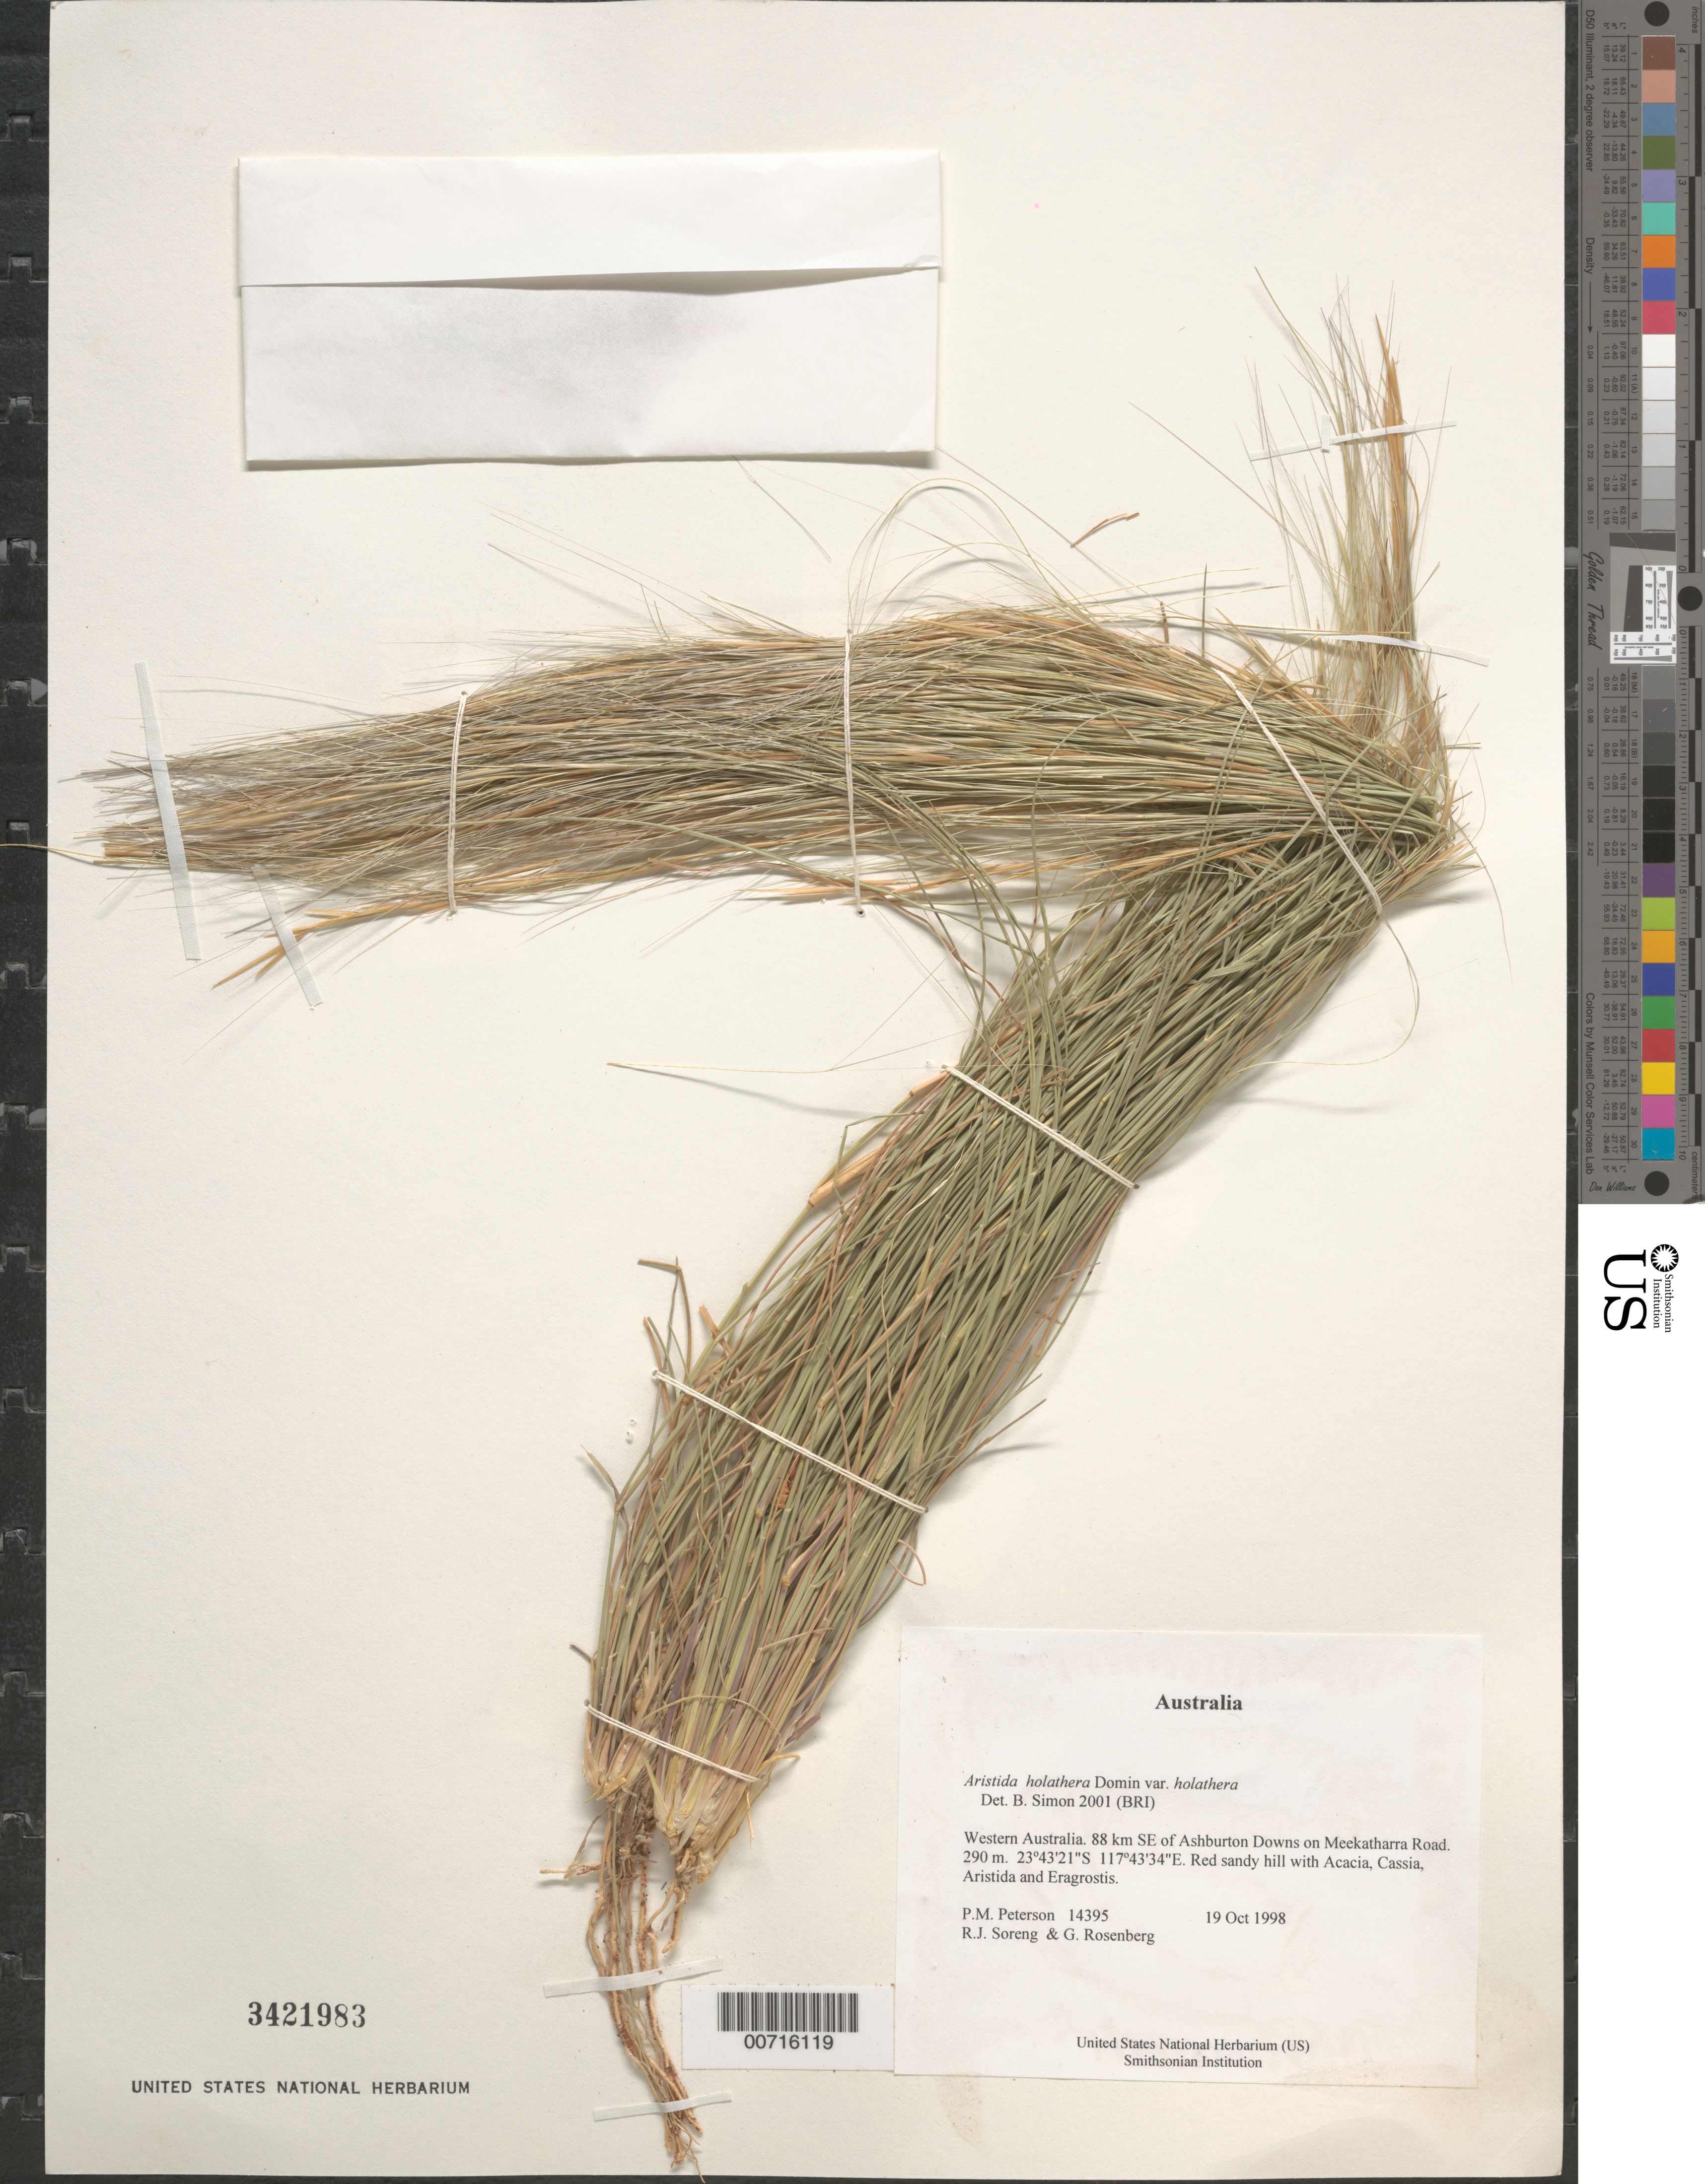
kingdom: Plantae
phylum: Tracheophyta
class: Liliopsida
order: Poales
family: Poaceae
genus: Aristida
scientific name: Aristida holathera var. holathera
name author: Domin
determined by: Simon, B.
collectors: P. M. Peterson, R. J. Soreng & G. Rosenberg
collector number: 14395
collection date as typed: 19 Oct 1998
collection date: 1998-10-19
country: Australia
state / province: Western Australia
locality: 88 km SE of Ashburton Downs on Meekatharra Road.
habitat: Red sandy hill with Acacia, Cassia, Aristida and Eragrostis.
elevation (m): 290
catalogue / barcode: US 3421983